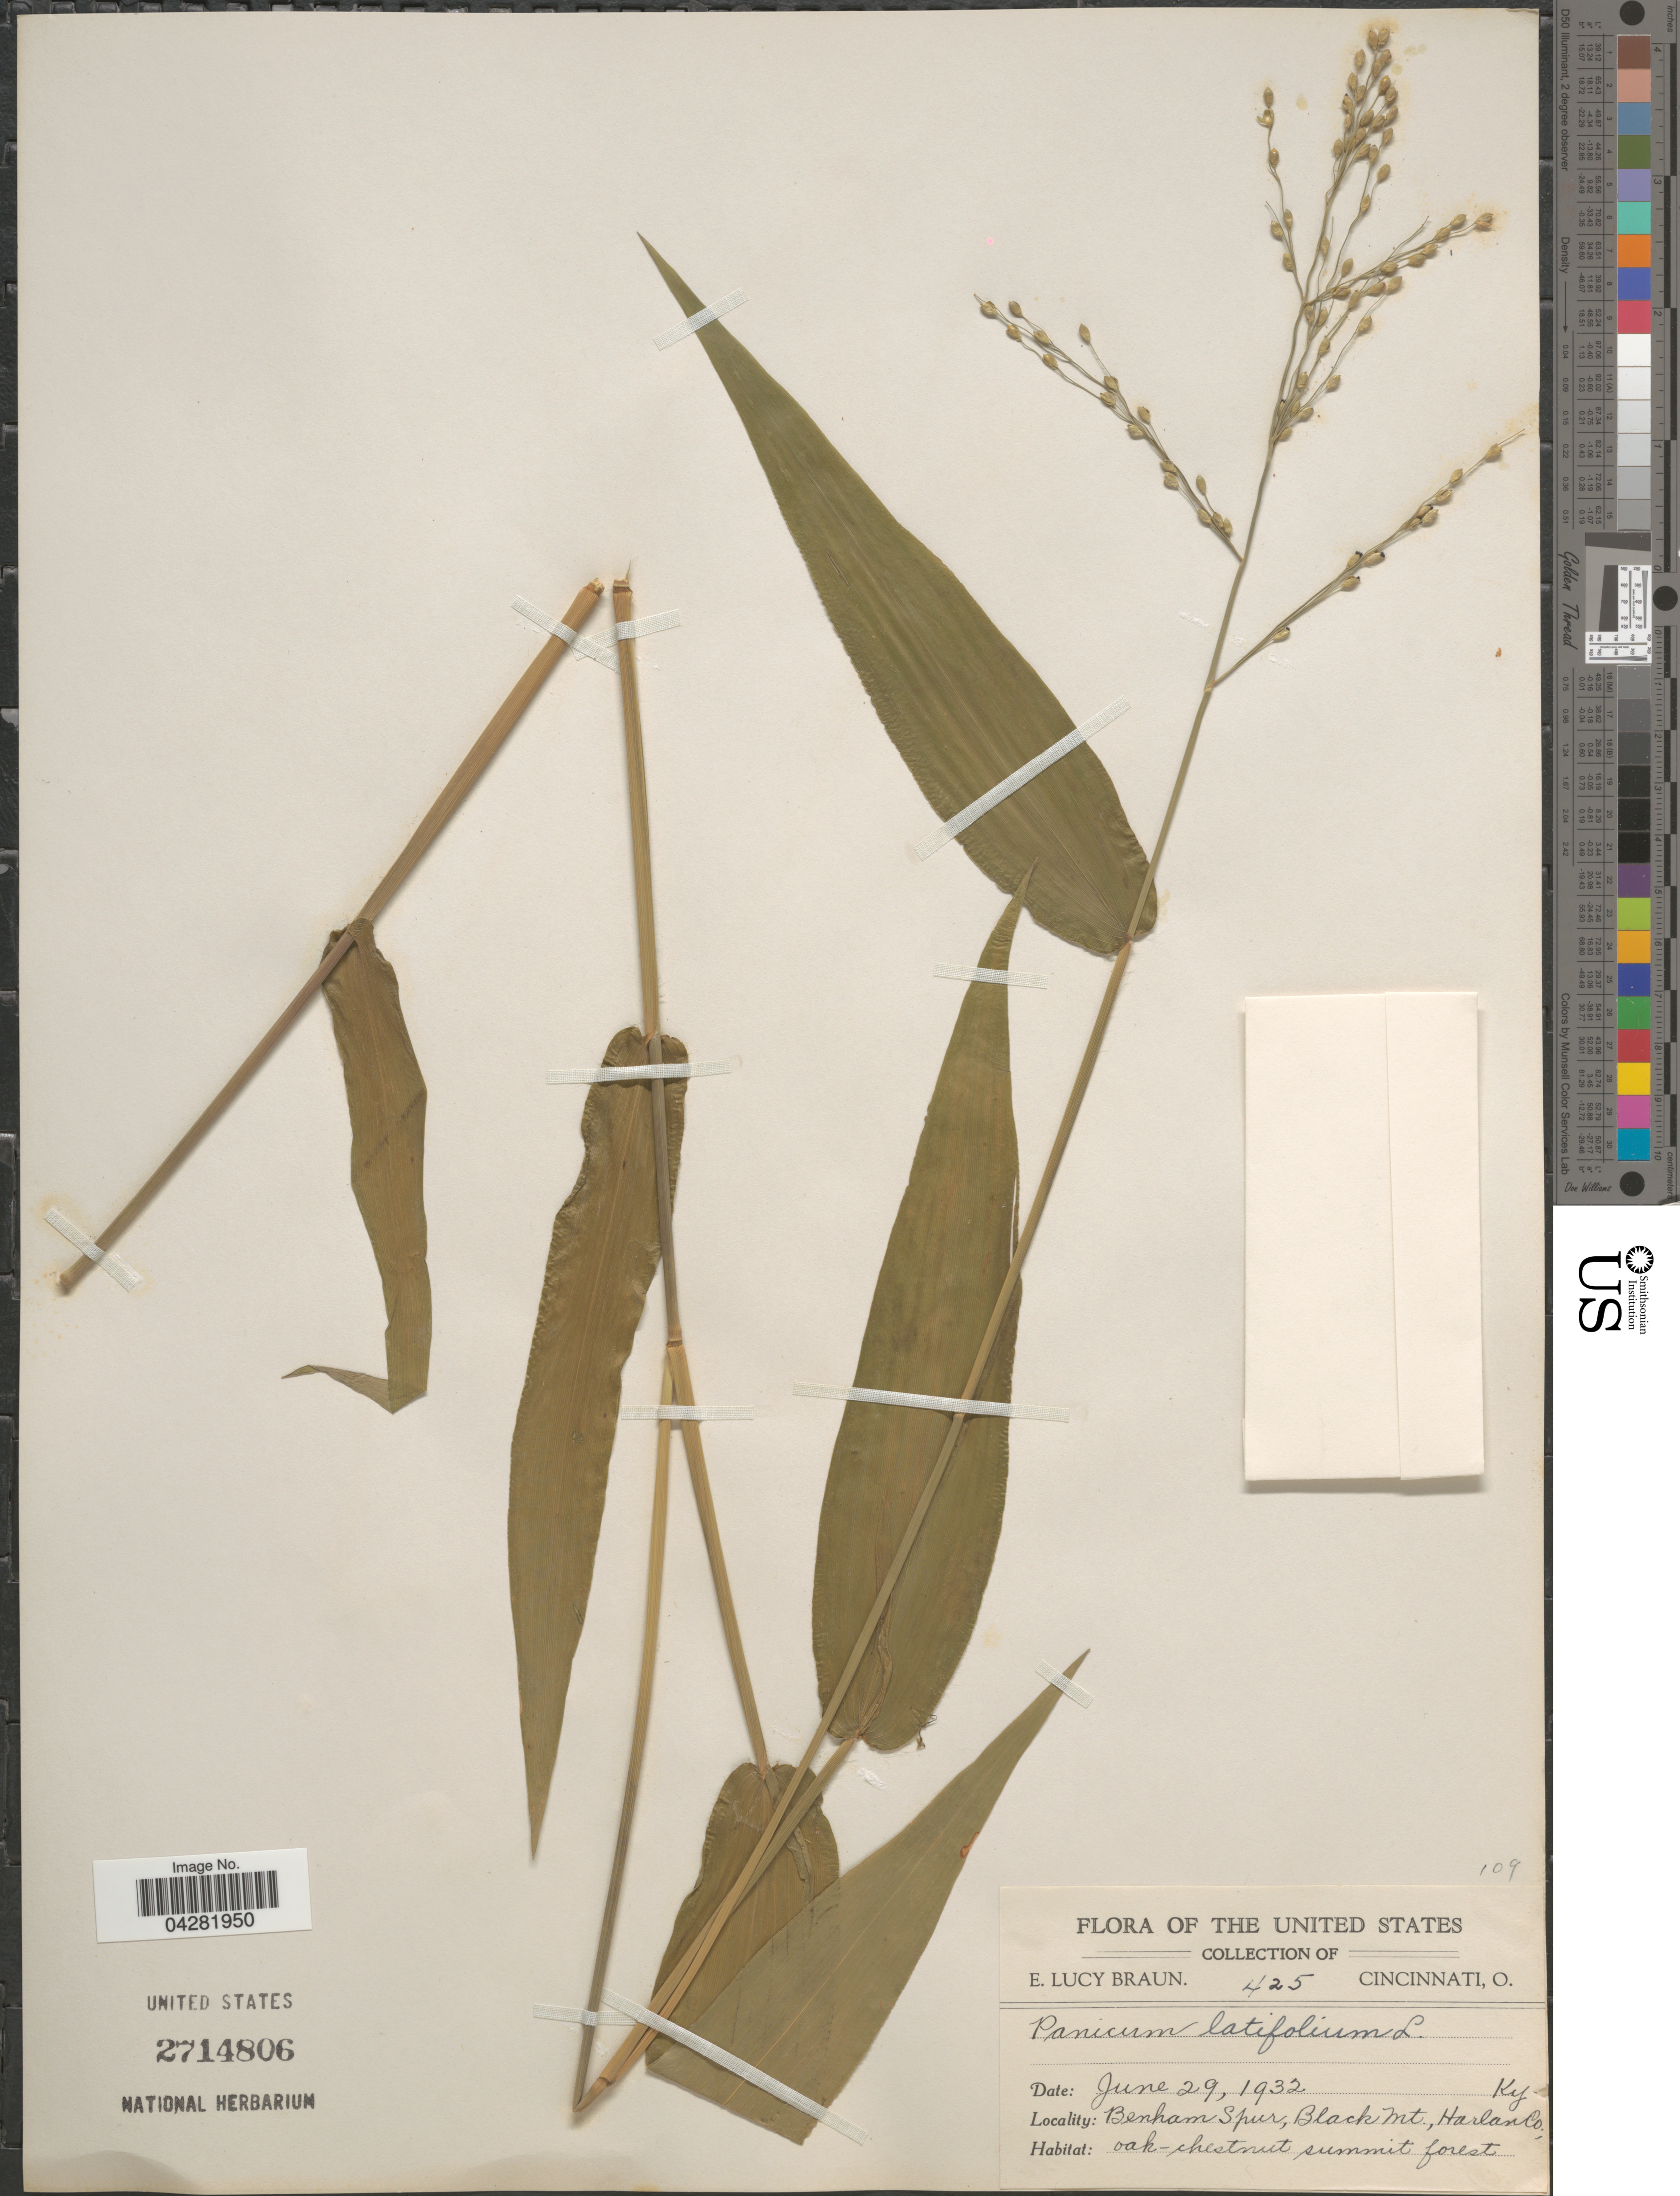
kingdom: Plantae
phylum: Tracheophyta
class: Liliopsida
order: Poales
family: Poaceae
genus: Dichanthelium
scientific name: Dichanthelium latifolium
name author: (L.) Harvill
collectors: E. L. Braun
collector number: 425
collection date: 1932-06-29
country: United States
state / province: Kentucky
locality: Benham Spur, Black Mt., Harlan Co. Oak-chestnut summit forest.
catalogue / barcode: US 2714806